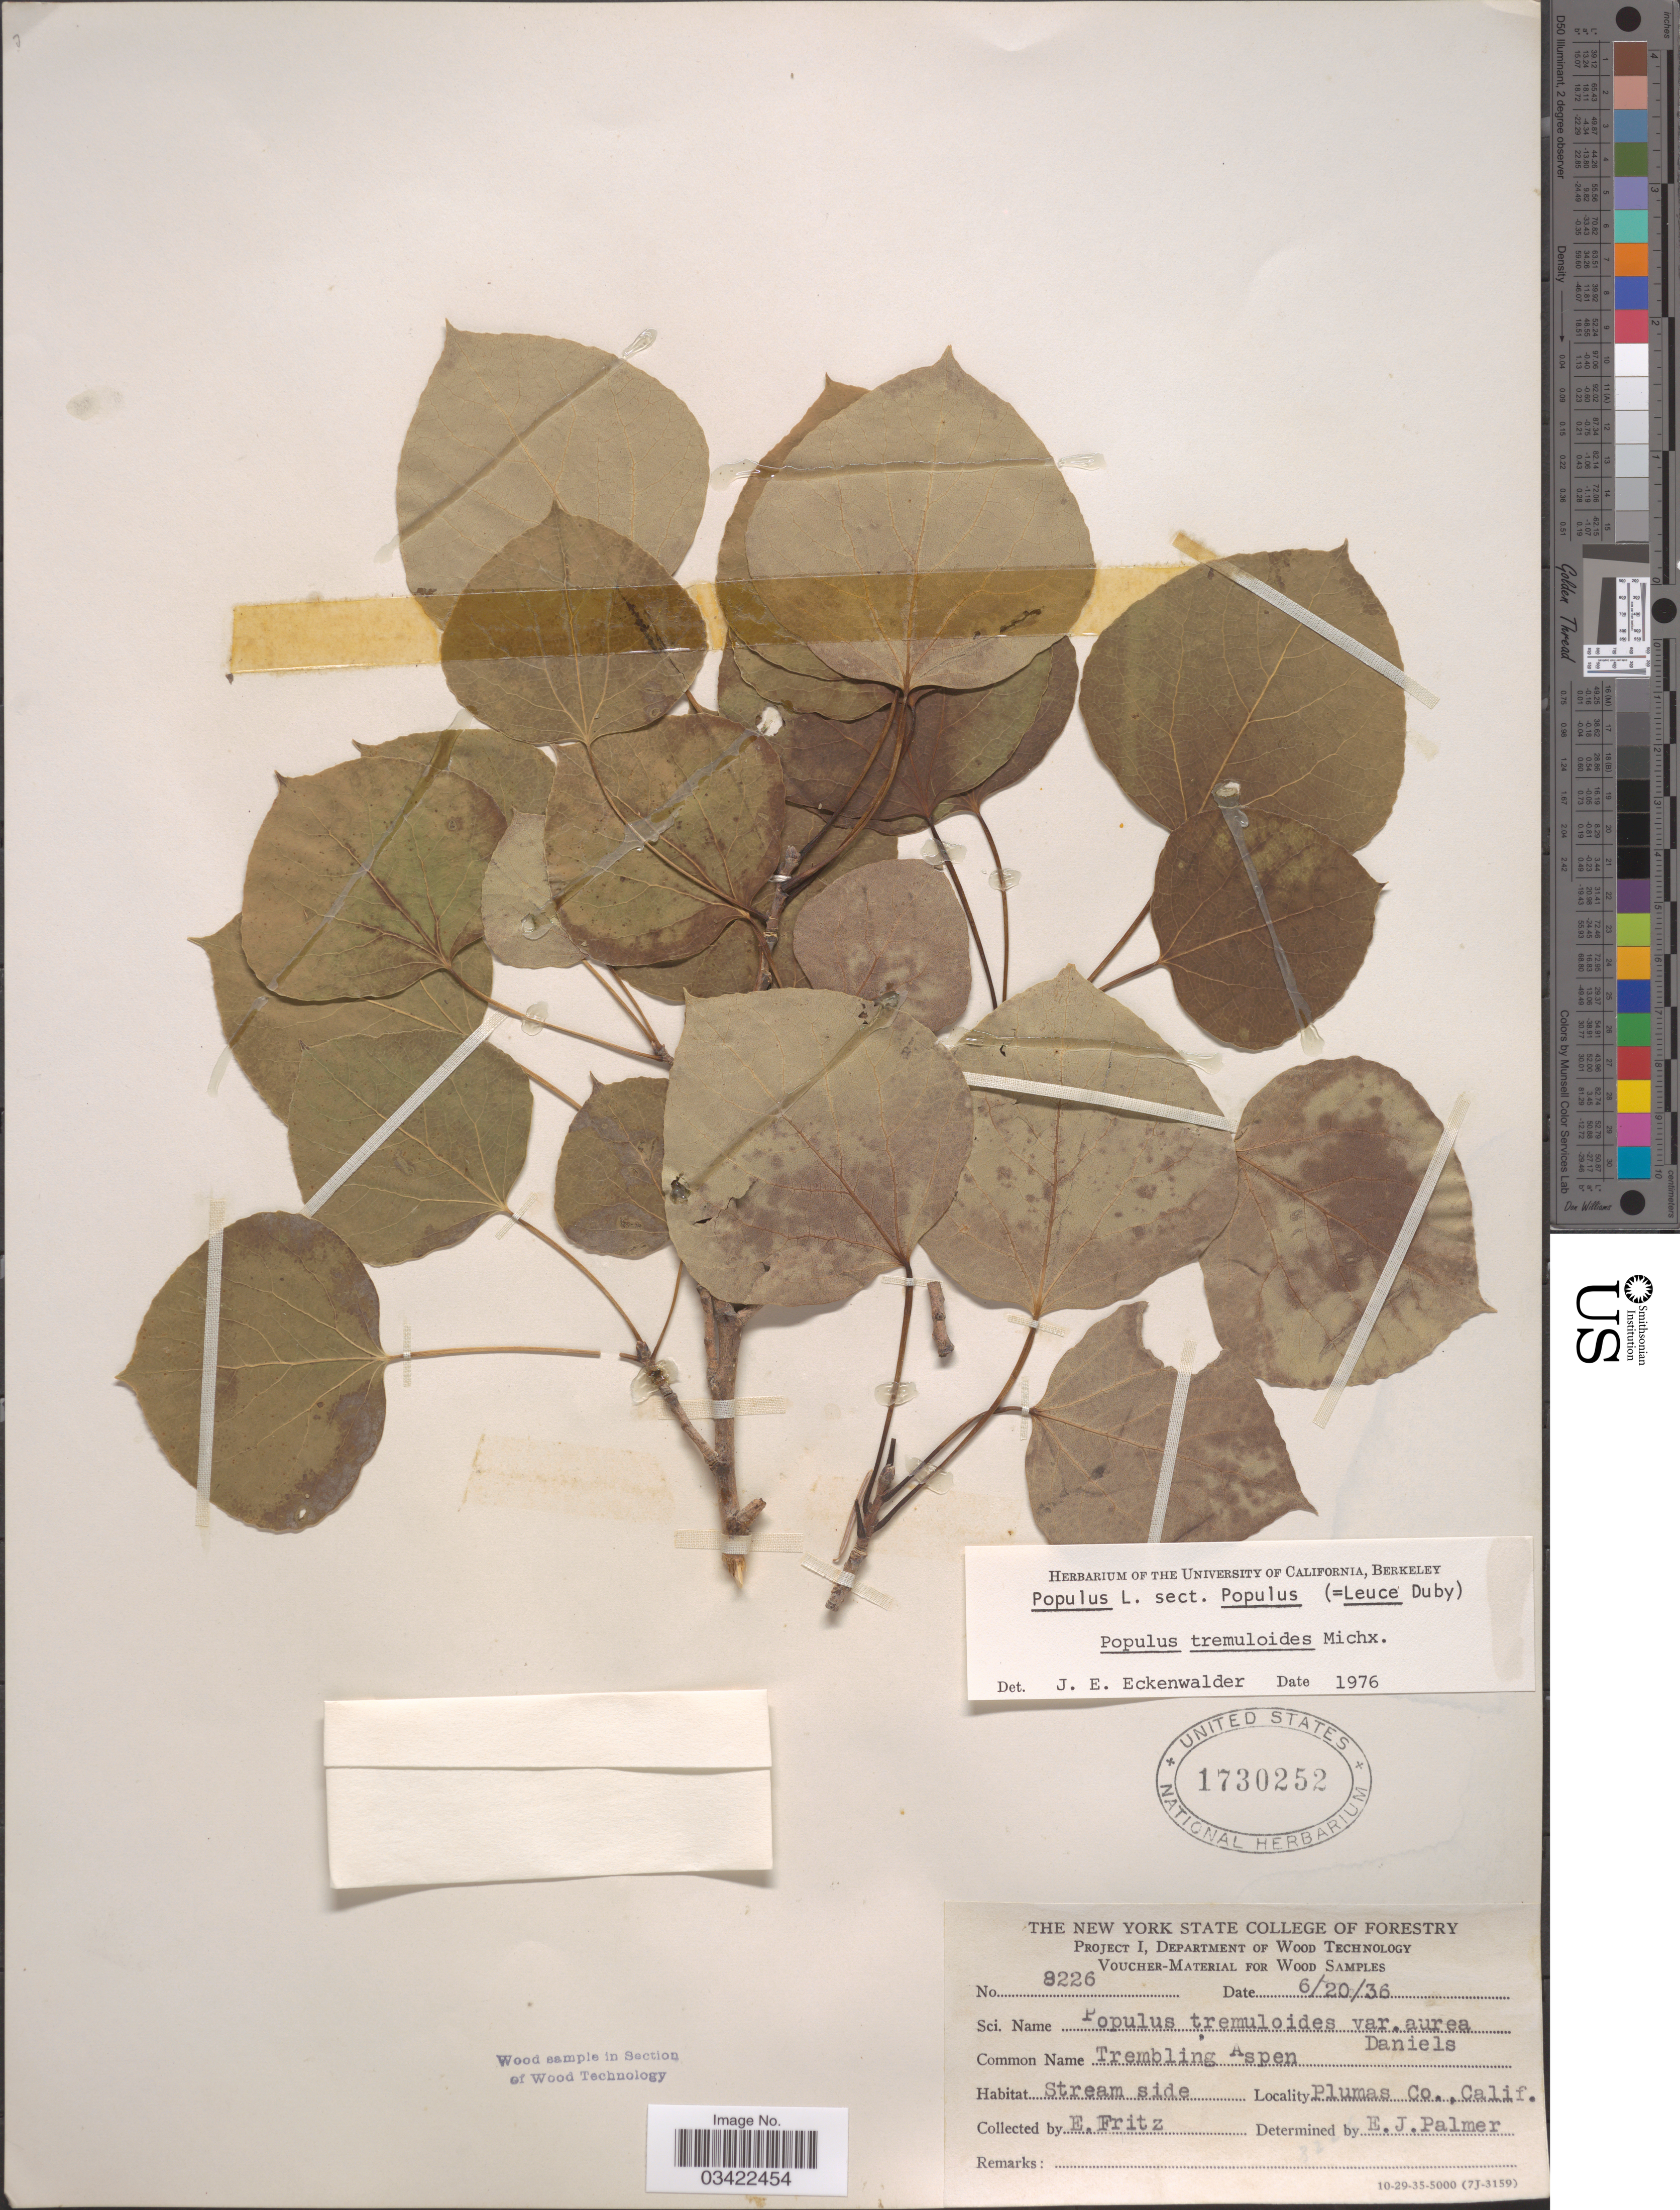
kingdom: Plantae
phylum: Tracheophyta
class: Magnoliopsida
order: Malpighiales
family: Salicaceae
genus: Populus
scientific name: Populus tremuloides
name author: Michx.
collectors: E. Fritz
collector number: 8226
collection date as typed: Transcribed d/m/y: 20/6/36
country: United States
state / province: California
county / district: Plumas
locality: Stream side. Plumas Co.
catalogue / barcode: US 1730252